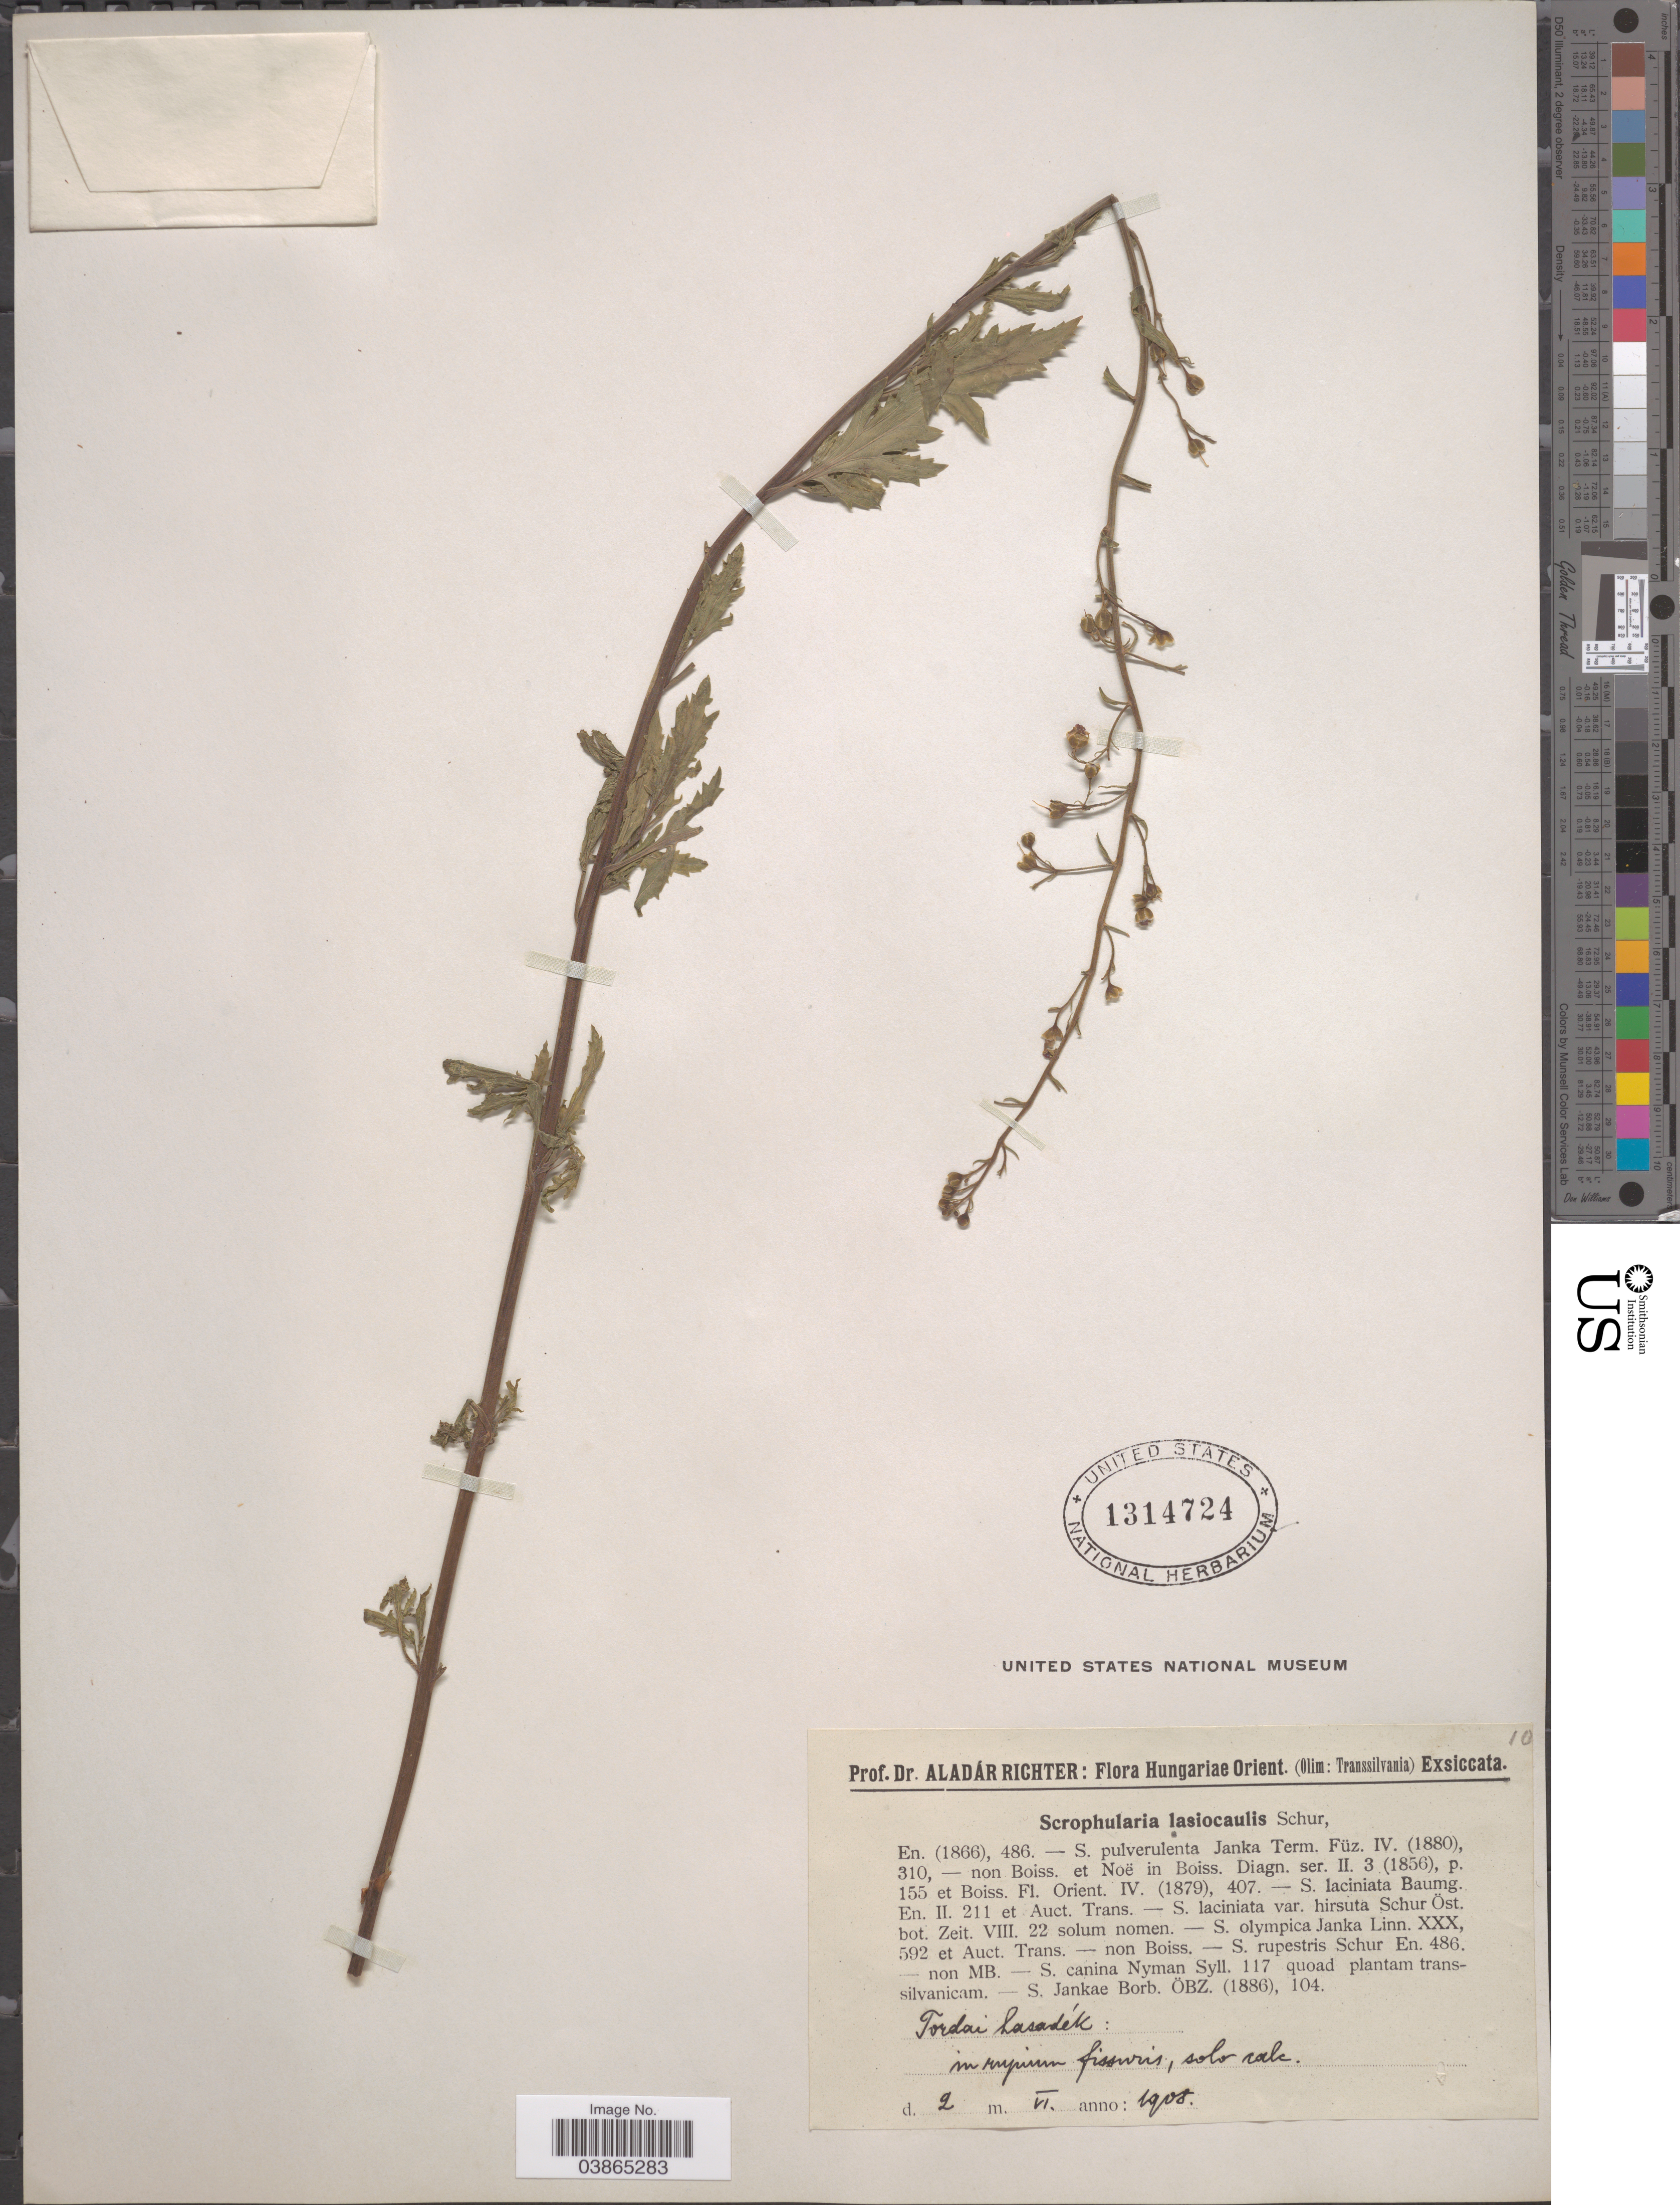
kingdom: Plantae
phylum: Tracheophyta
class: Magnoliopsida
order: Lamiales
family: Scrophulariaceae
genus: Scrophularia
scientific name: Scrophularia lasiocaulis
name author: Schur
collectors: A. Richter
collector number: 10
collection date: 1905-06-02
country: Hungary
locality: Hungariae Orient. (Olim: Transsilvania). Tordai hasadék: in rujium [interpreted] fissivus, solo calc.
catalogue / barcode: US 1314724